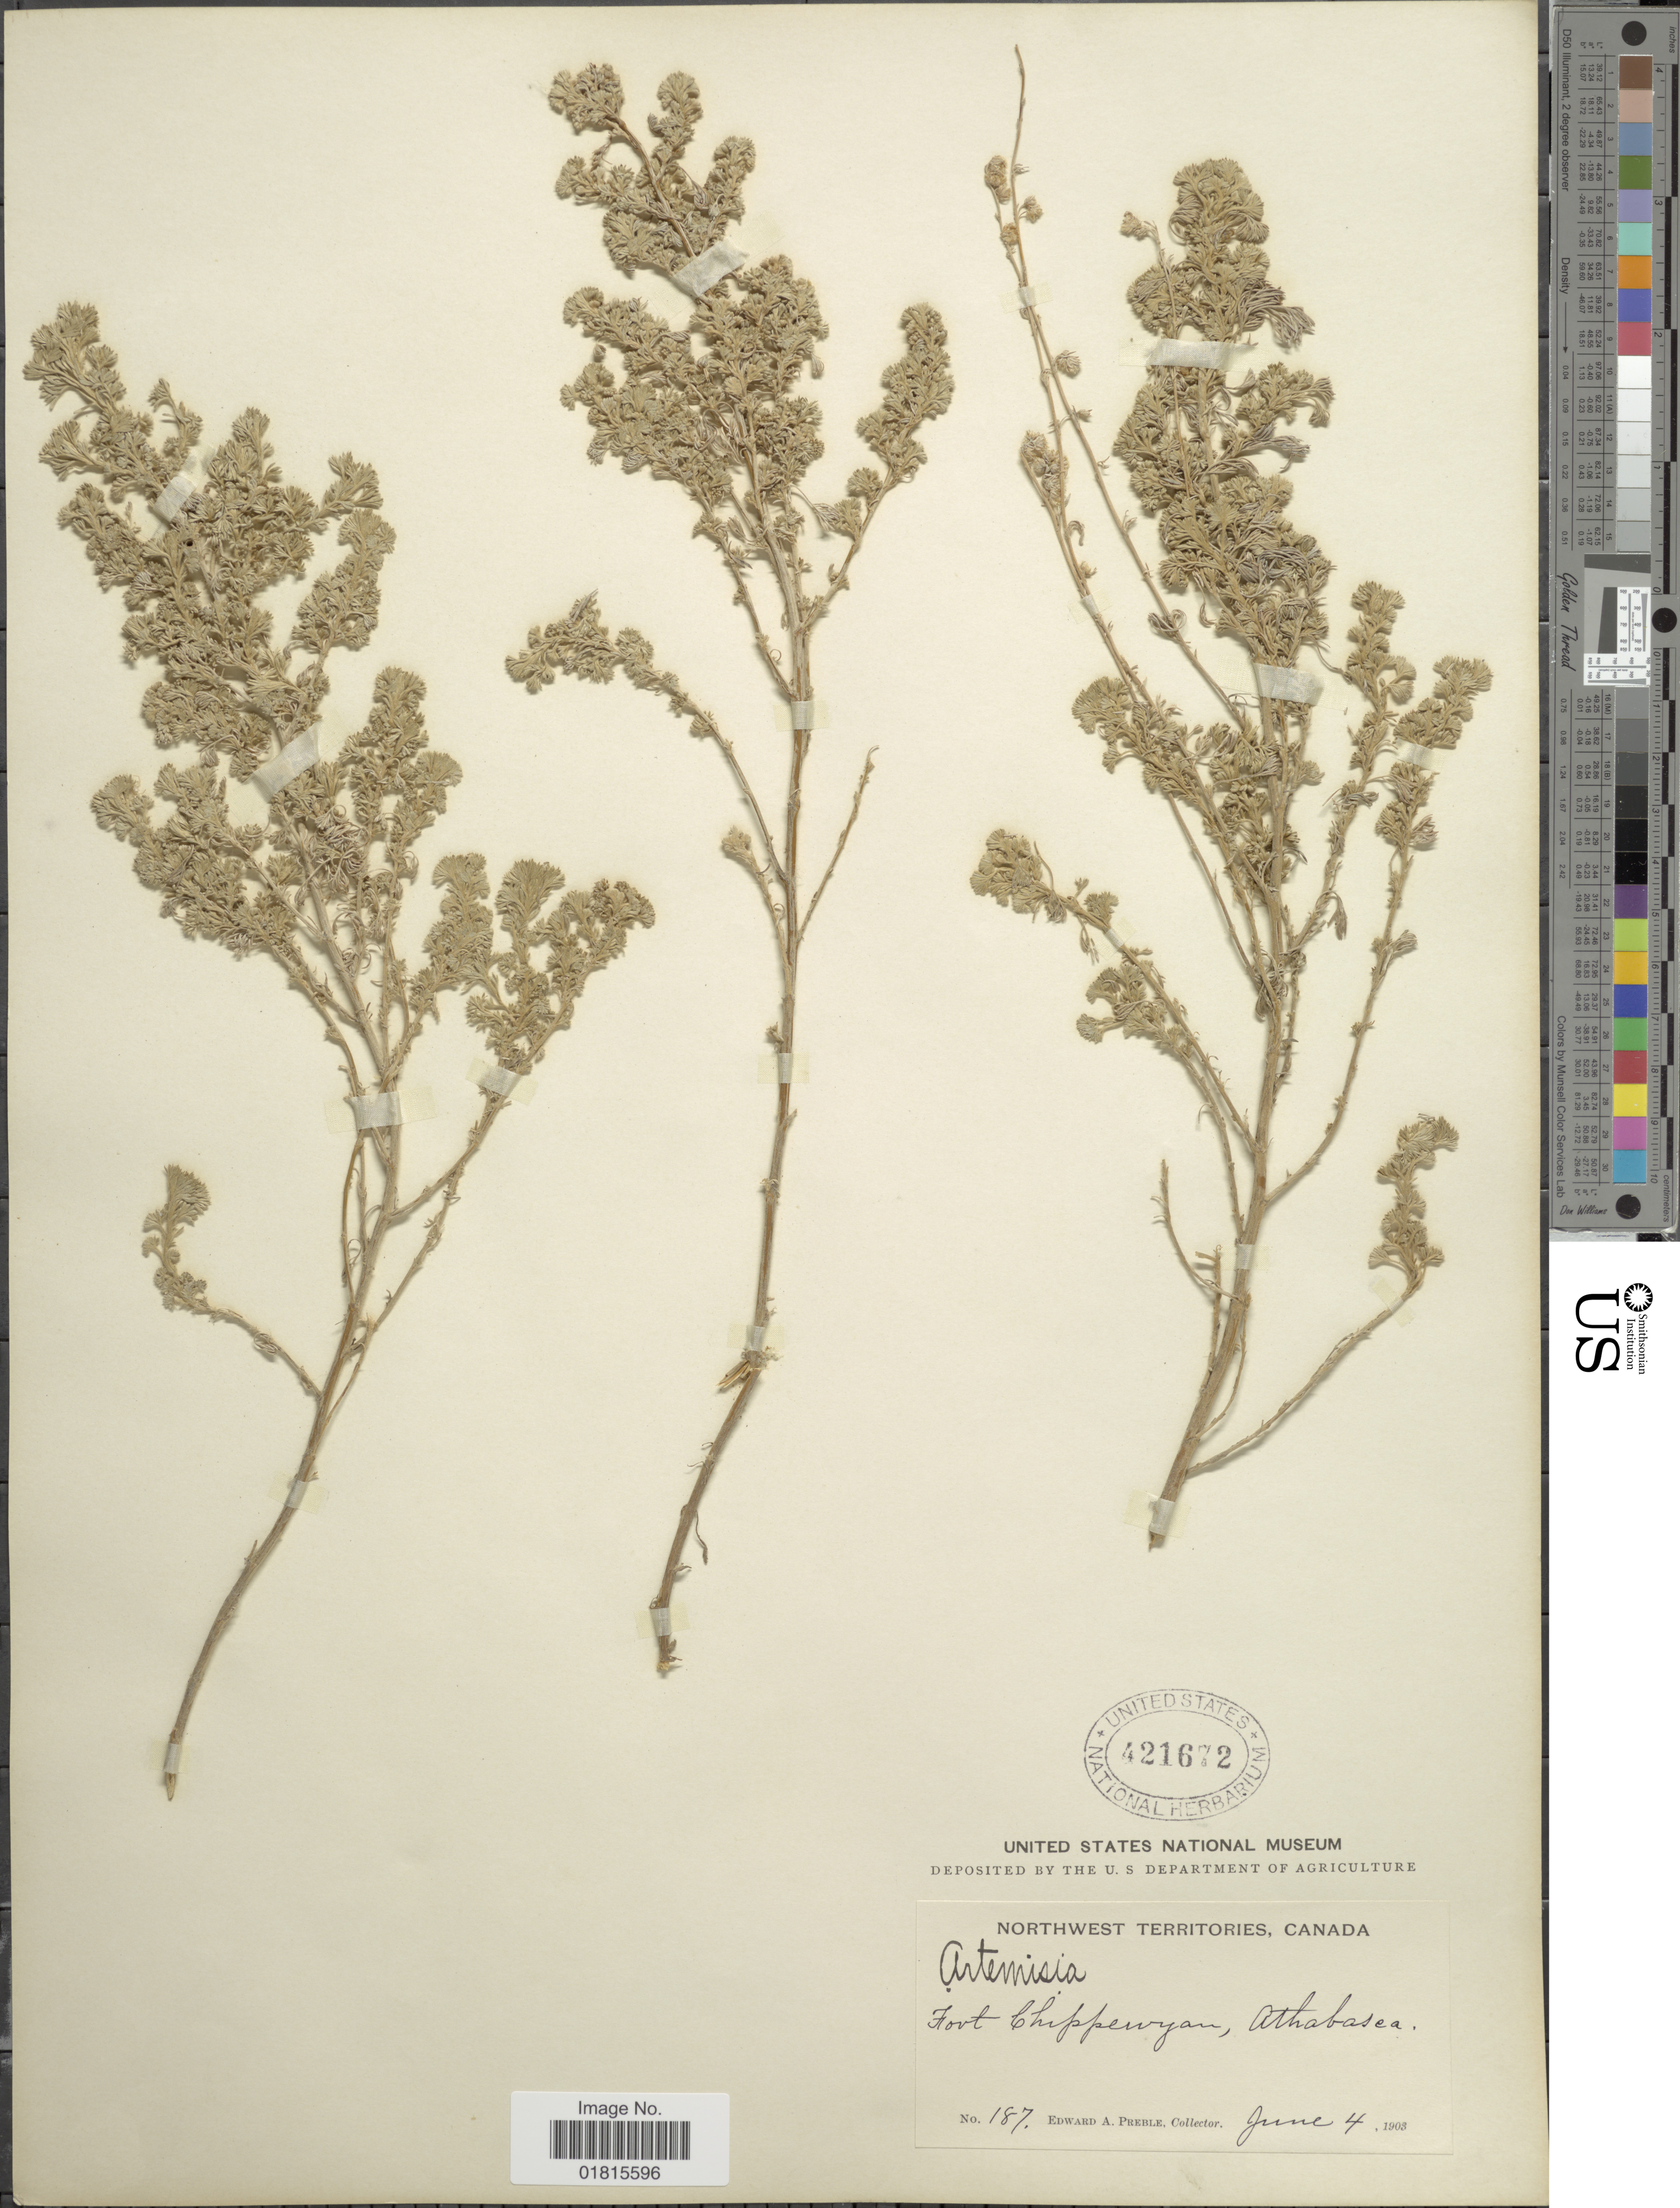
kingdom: Plantae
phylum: Tracheophyta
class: Magnoliopsida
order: Asterales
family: Asteraceae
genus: Artemisia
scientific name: Artemisia frigida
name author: Willd.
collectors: E. Preble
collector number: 187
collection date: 1903-06-04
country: Canada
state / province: Northwest Territories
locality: Fort Chippenwyan, Athabasca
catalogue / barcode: US 421672